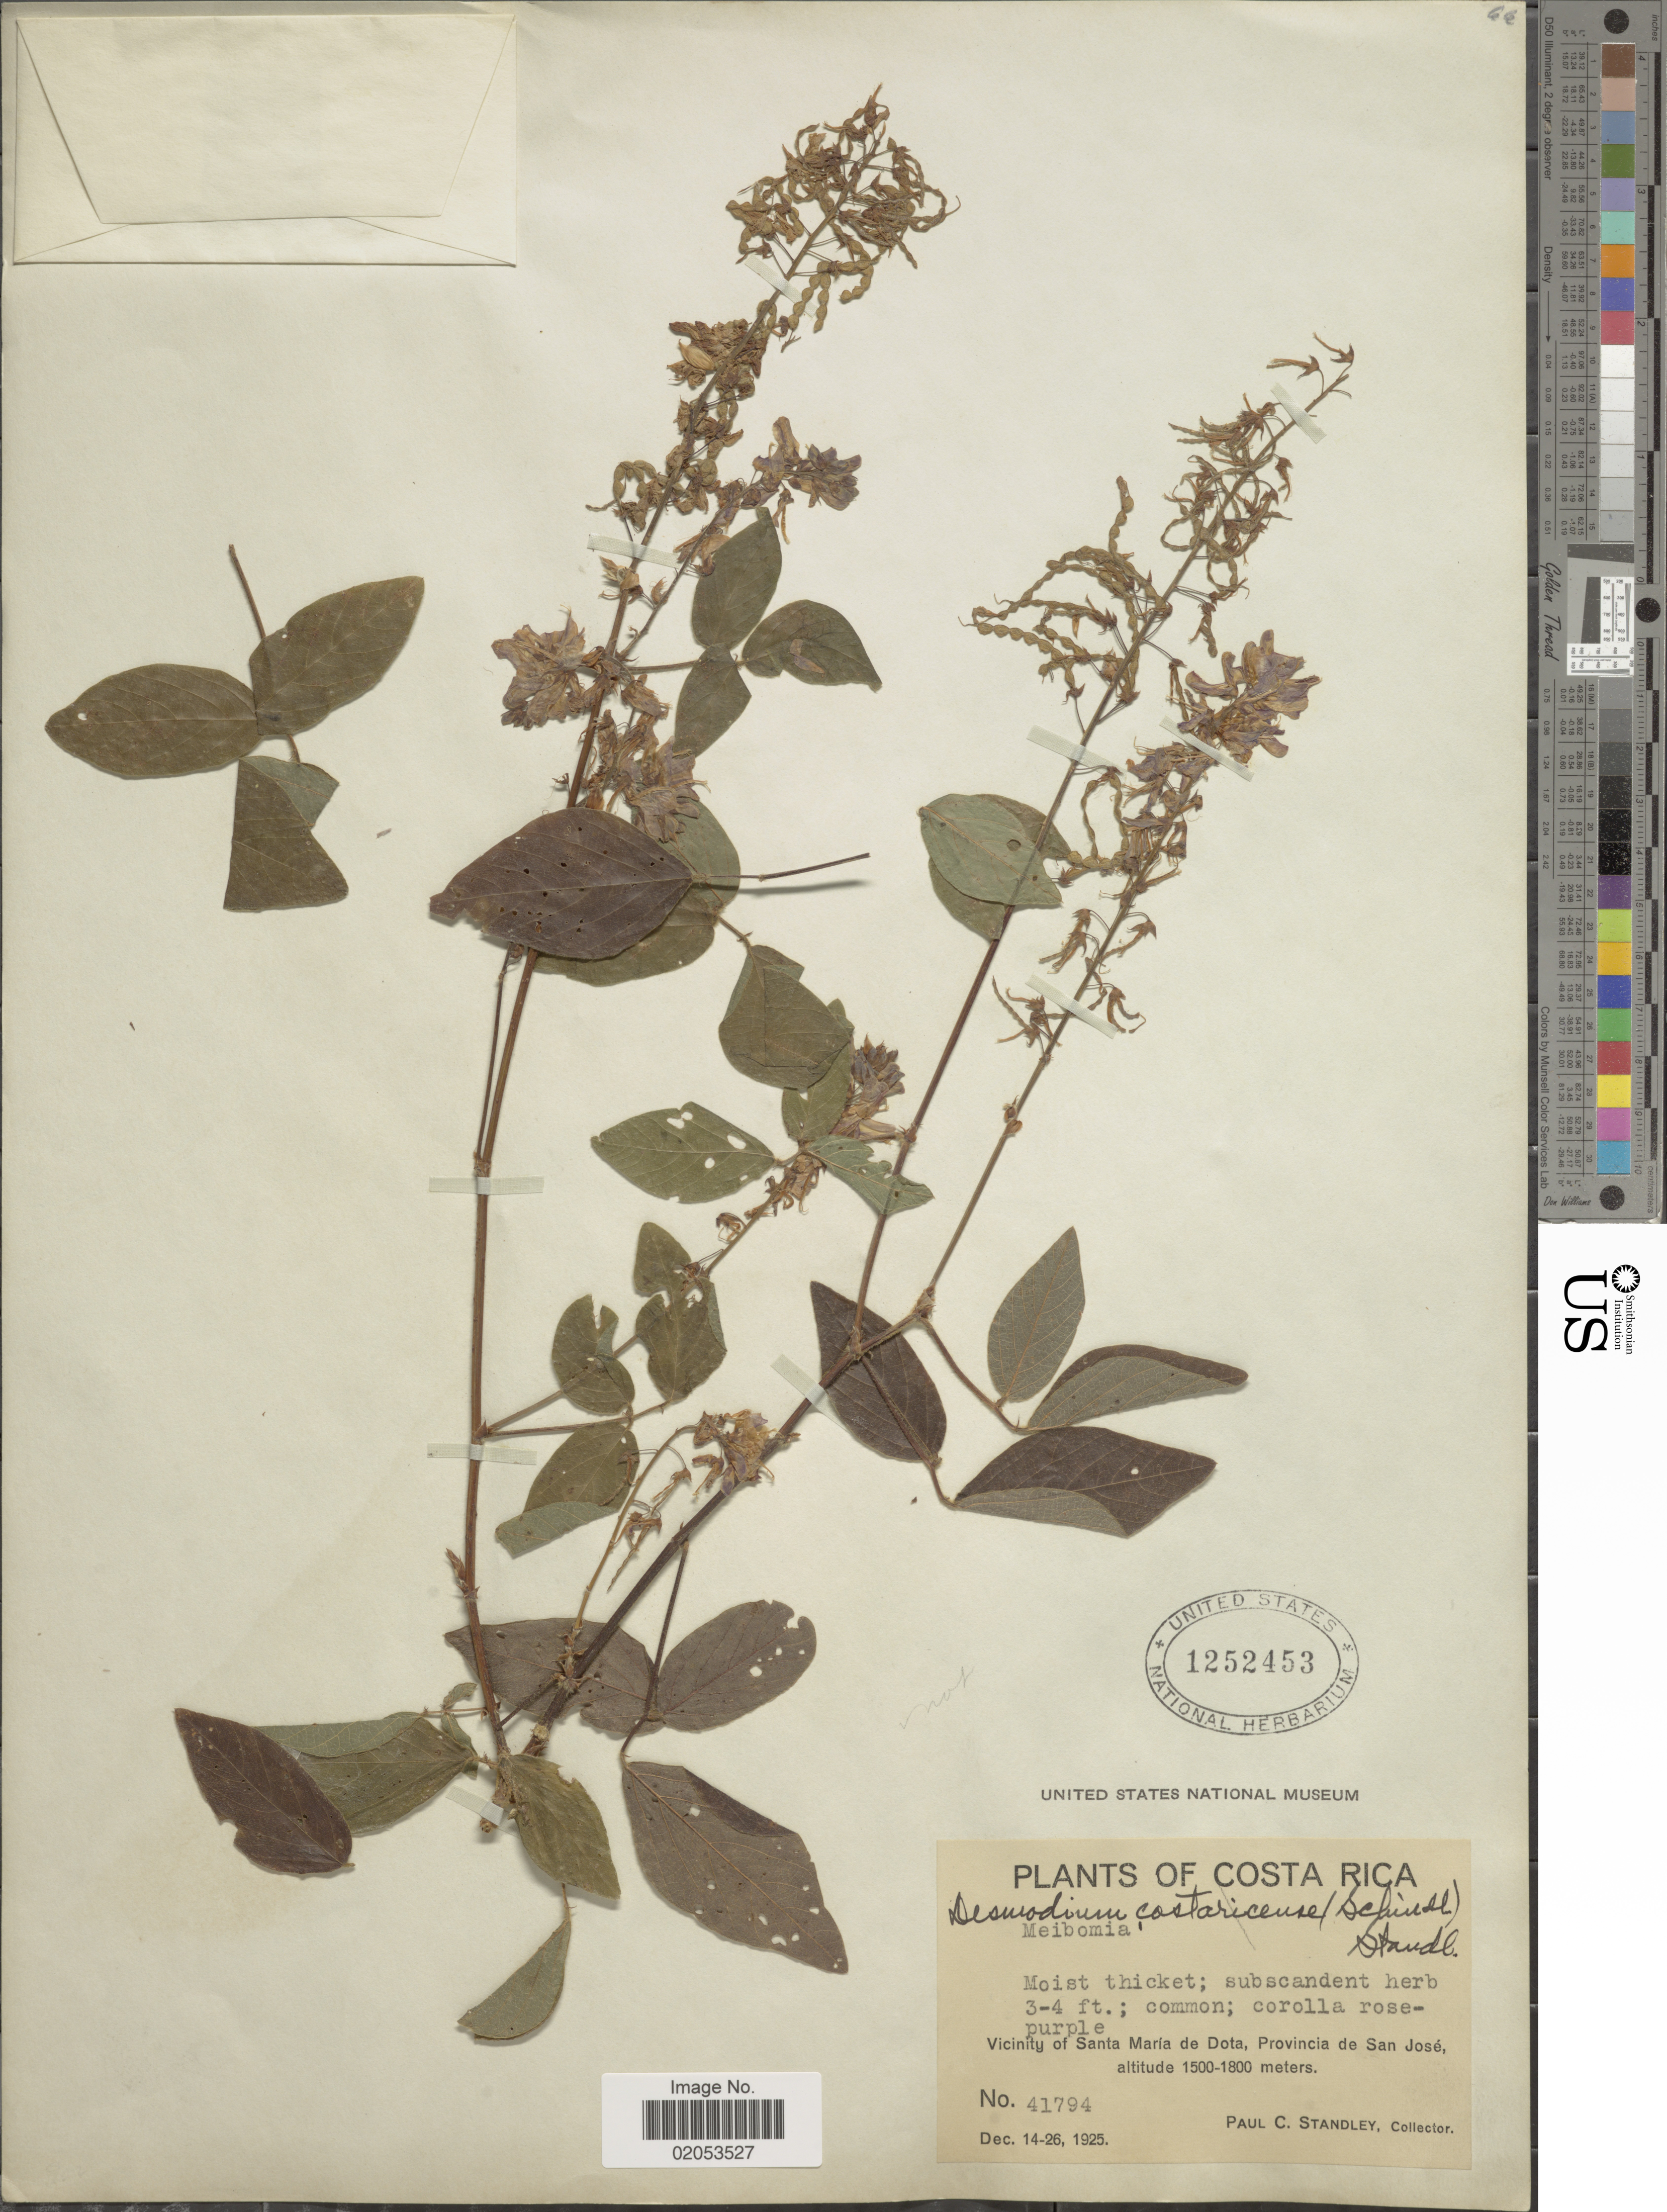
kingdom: Plantae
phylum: Tracheophyta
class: Magnoliopsida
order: Fabales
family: Fabaceae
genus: Desmodium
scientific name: Desmodium costaricensis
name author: (Schindl.) Standl.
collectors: P. C. Standley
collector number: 41794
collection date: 1925-12-14/1925-12-26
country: Costa Rica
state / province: San José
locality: Vicinity of Santa María de Dota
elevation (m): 1500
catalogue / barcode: US 1252453